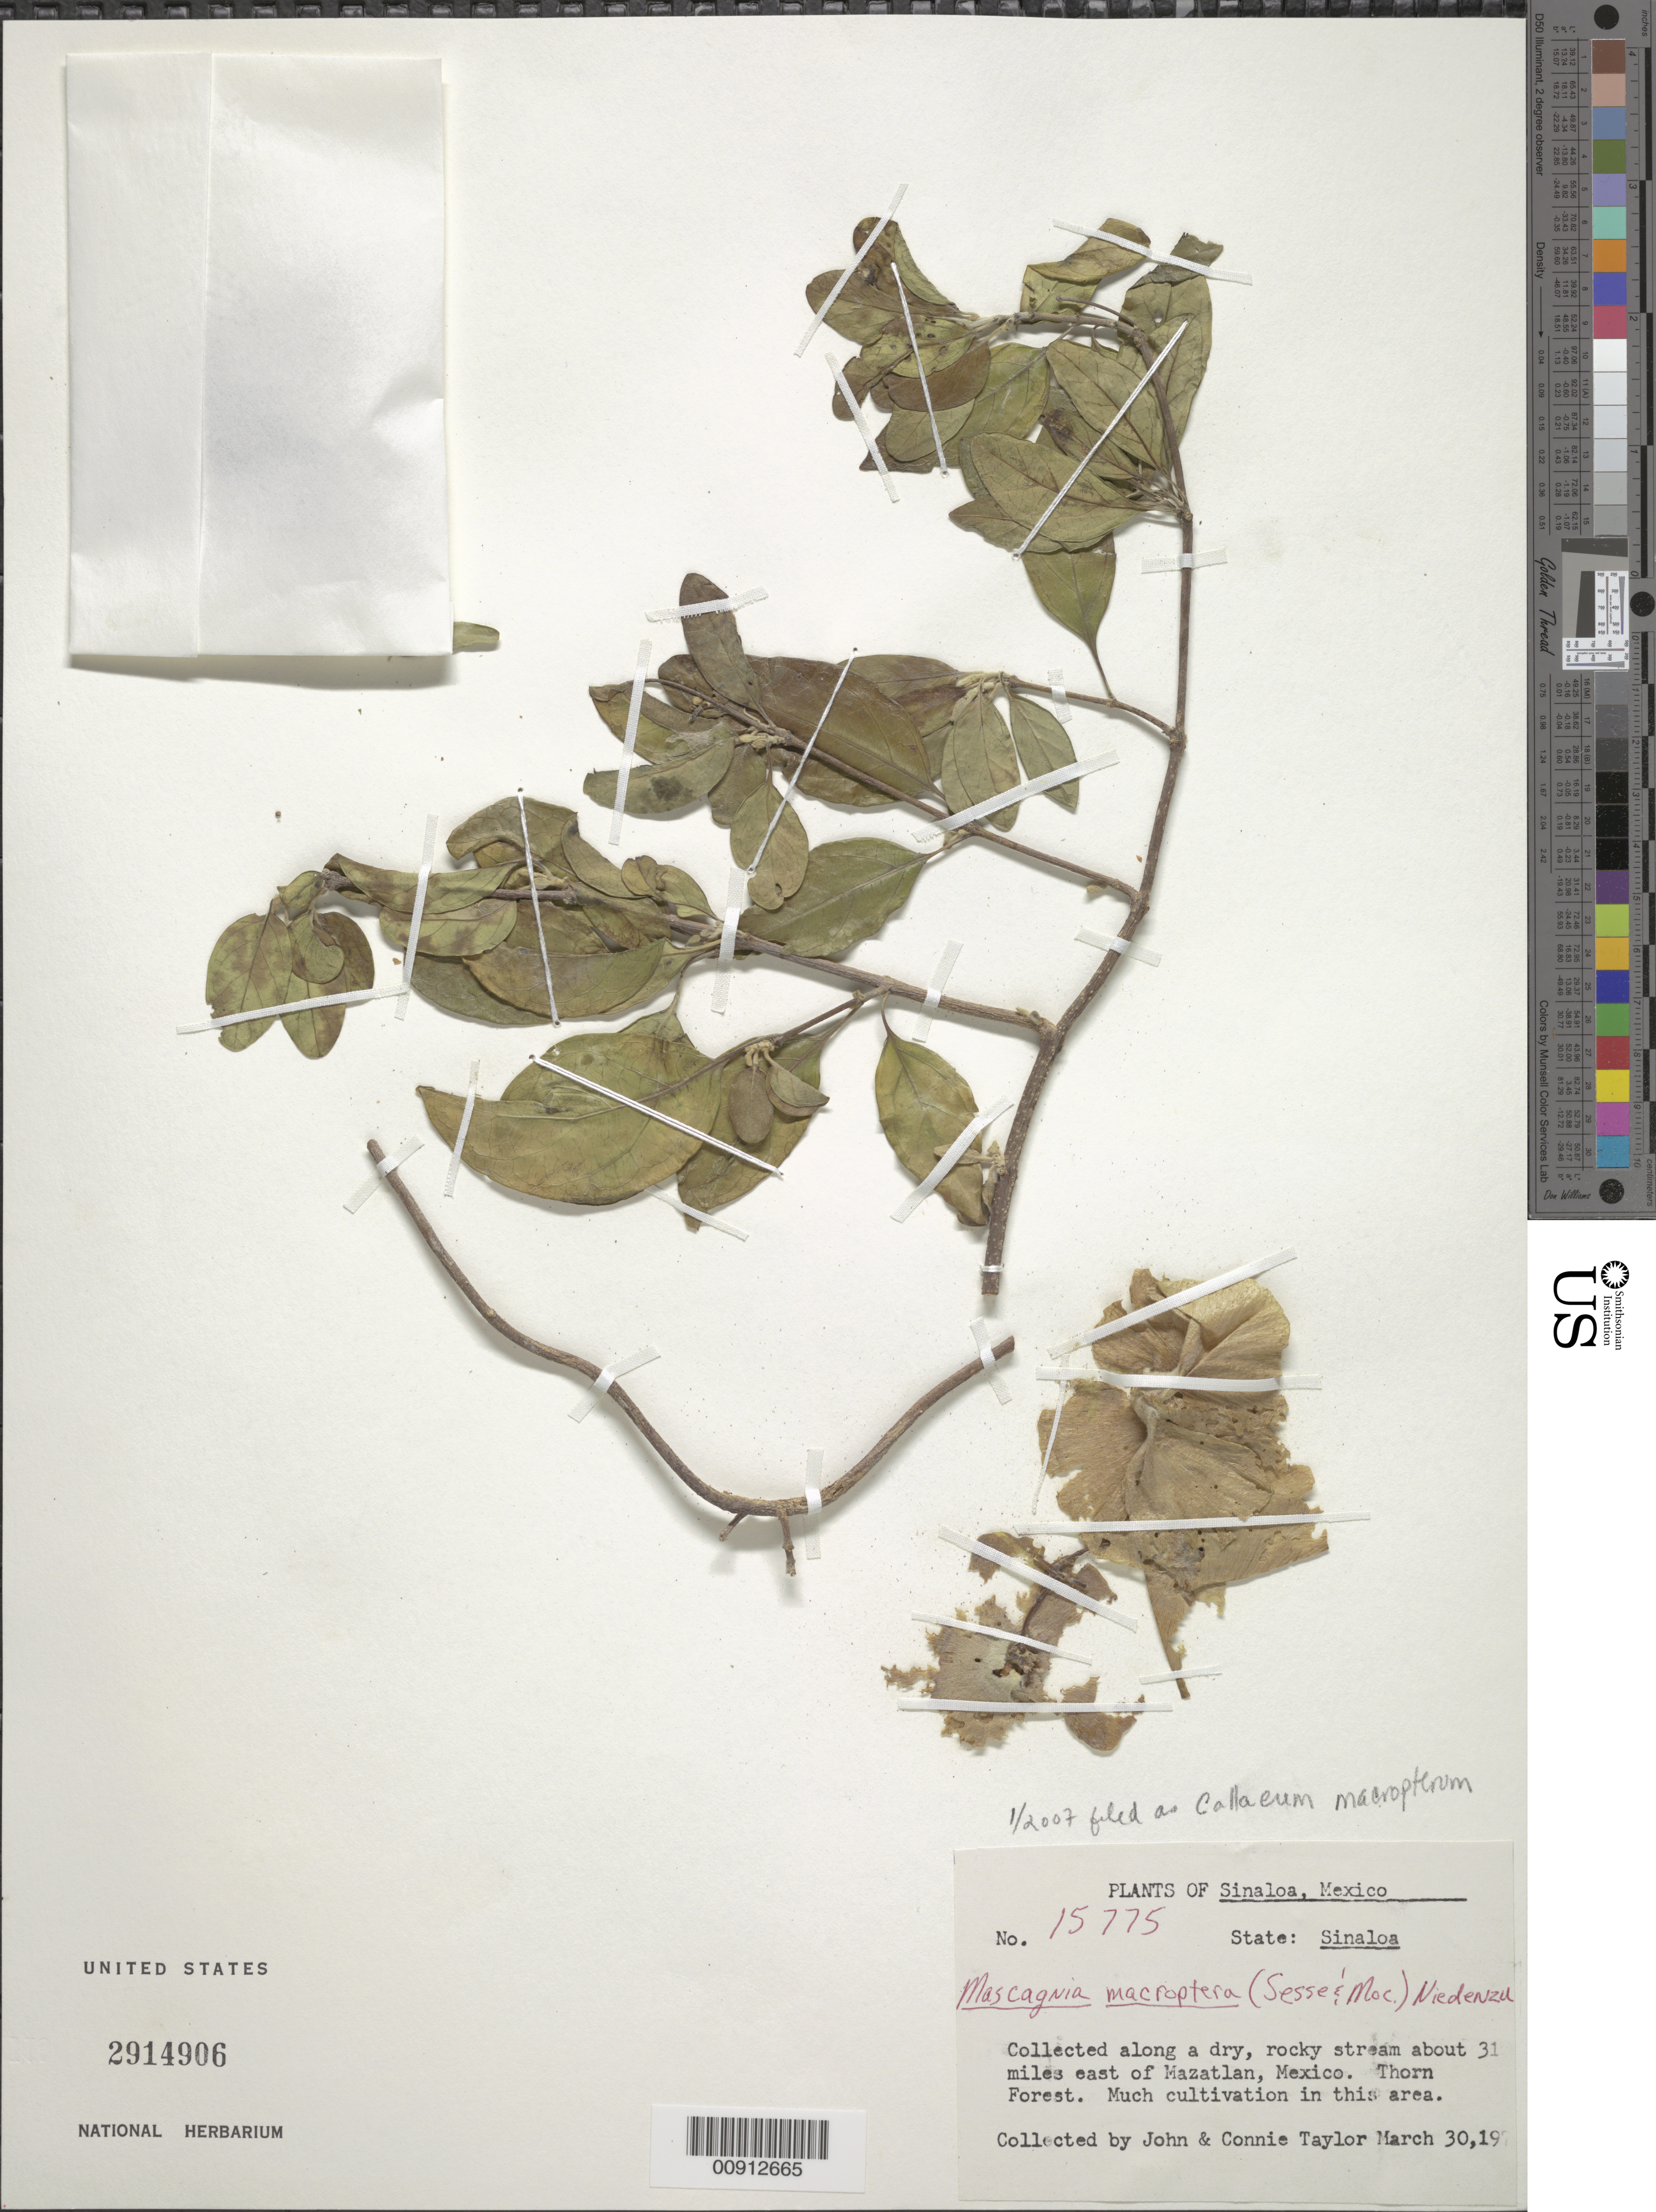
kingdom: Plantae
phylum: Tracheophyta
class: Magnoliopsida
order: Malpighiales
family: Malpighiaceae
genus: Callaeum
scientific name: Callaeum macropterum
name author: (Moc. & Sessé ex DC.) D.M. Johnson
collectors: J. Taylor & C. Taylor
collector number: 15775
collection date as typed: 30 Mar 1974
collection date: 1974-03-30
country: Mexico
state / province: Sinaloa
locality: Along a dry, rocky stream about 31 miles east of Mazatlan, Sinaloa.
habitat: Along a dry, rocky stream. Thorn Forest. Much cultivation in this area.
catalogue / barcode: US 2914906